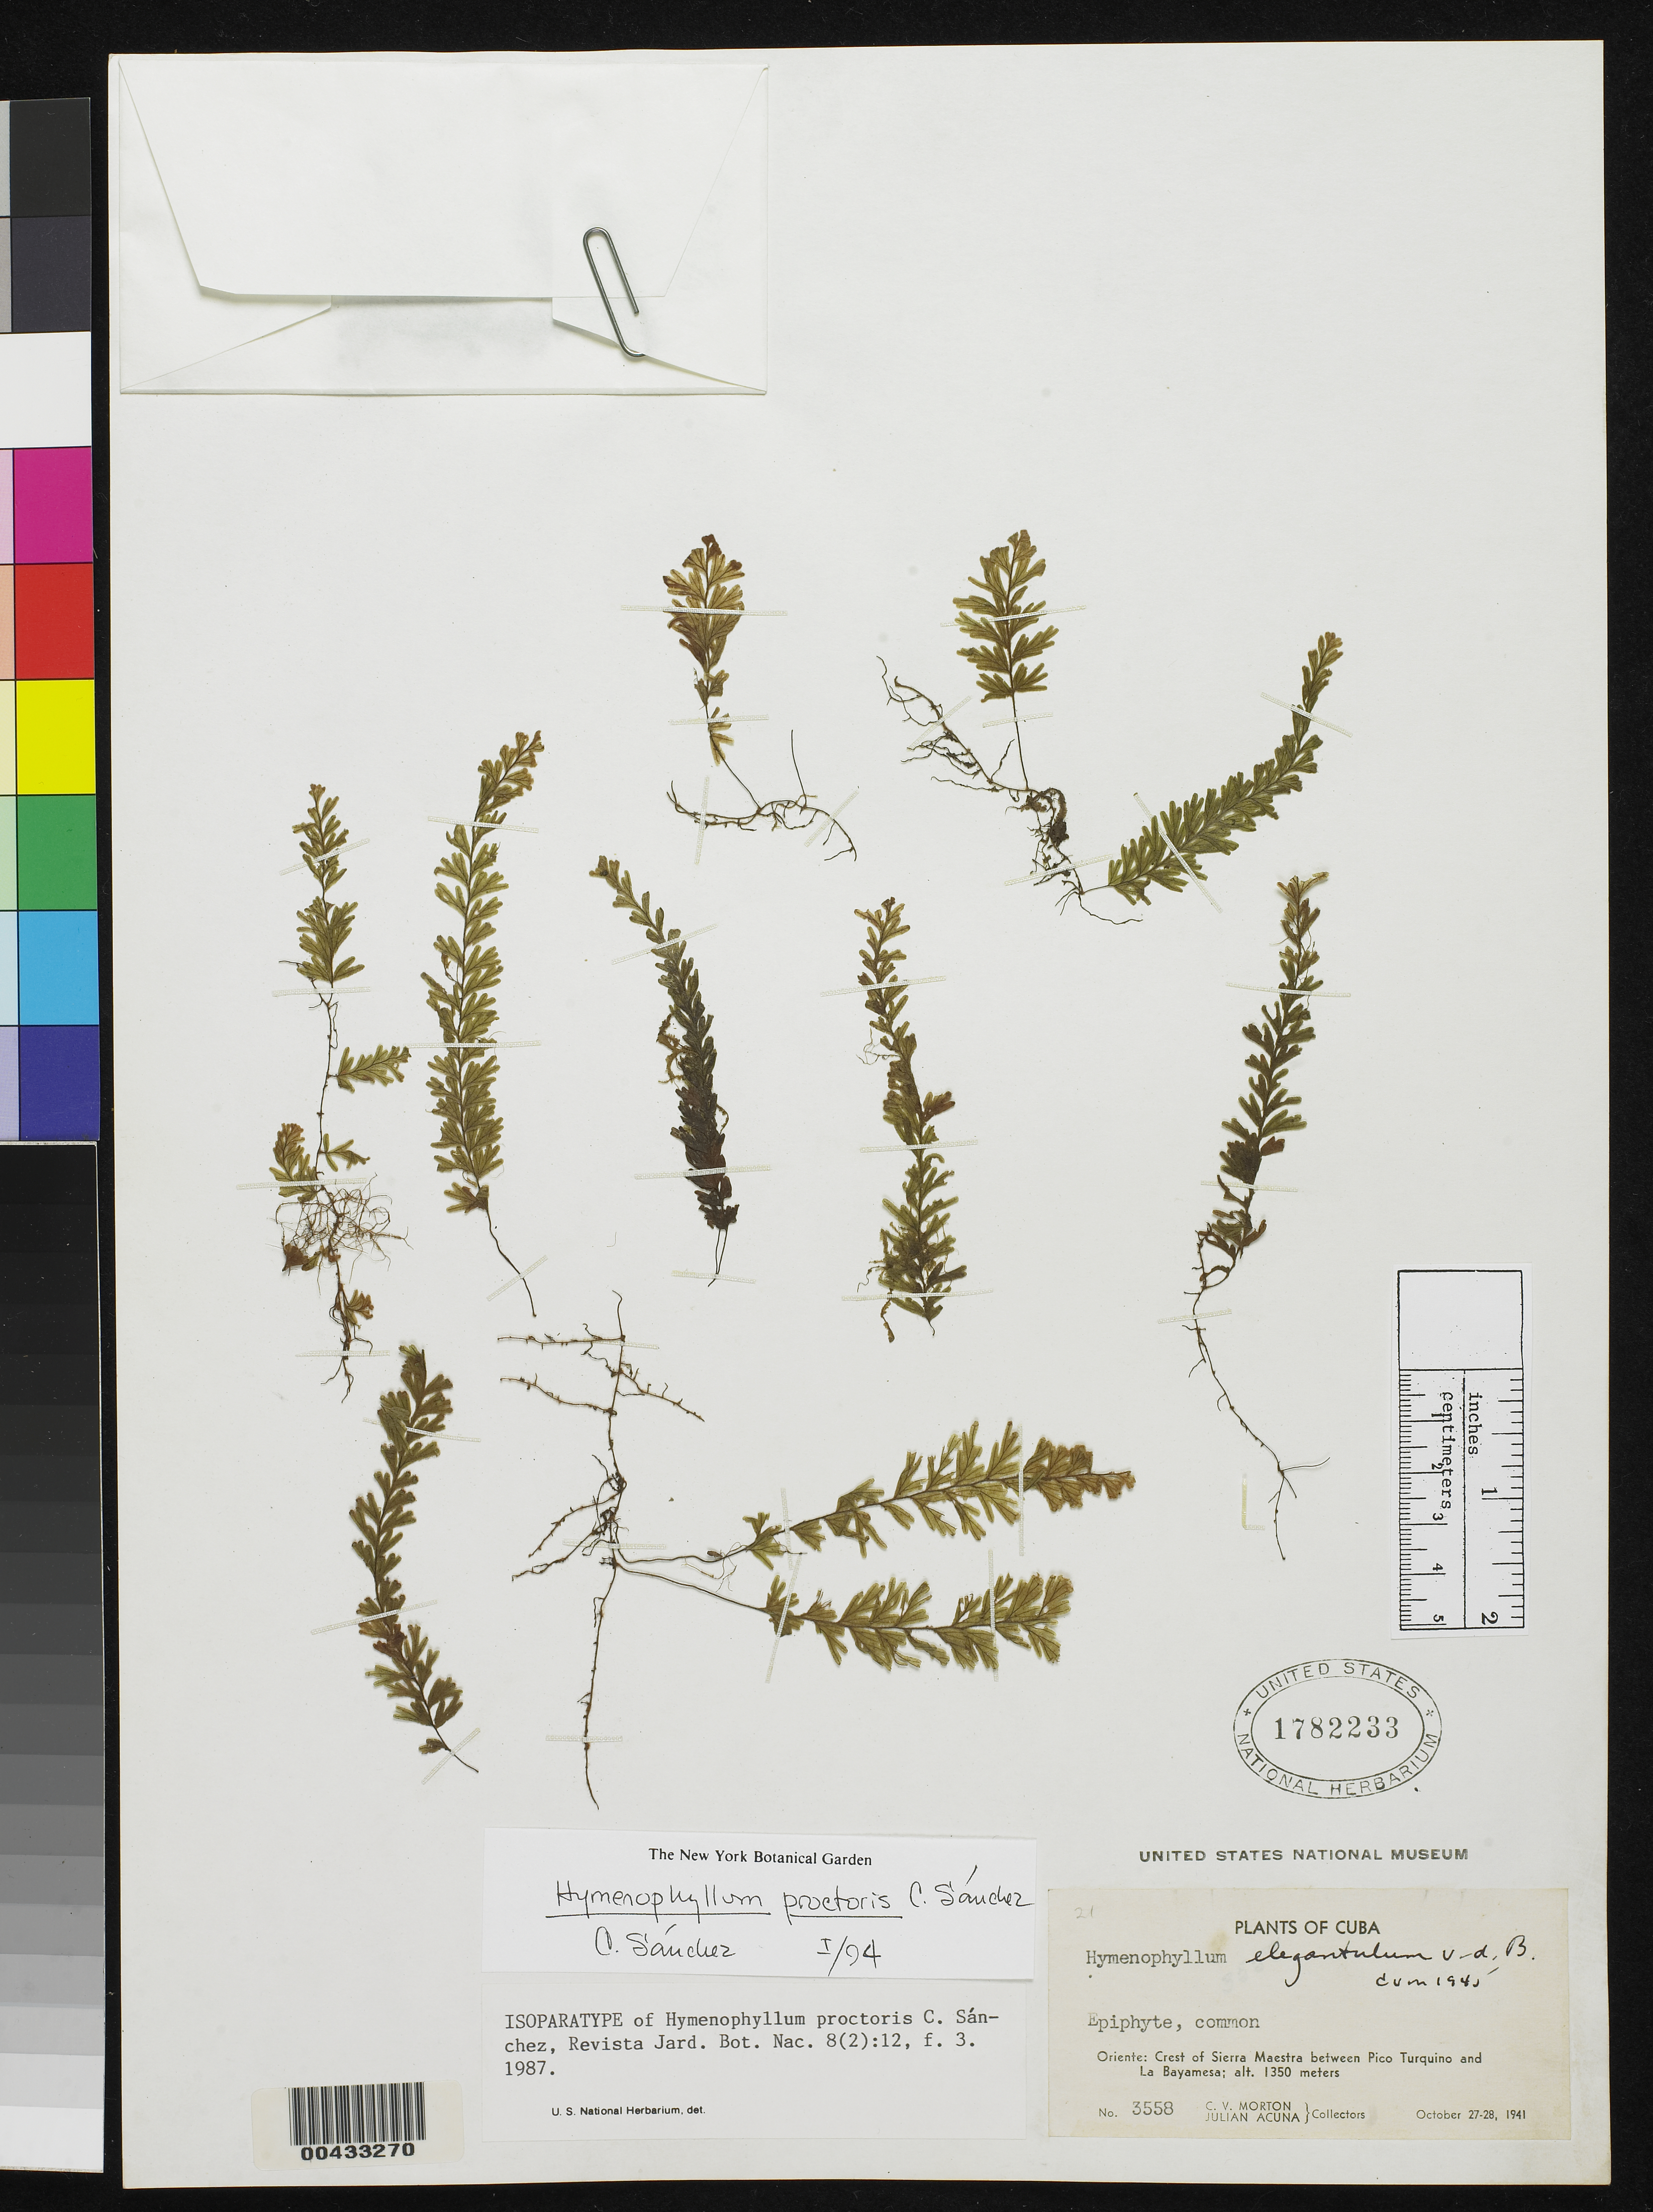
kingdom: Plantae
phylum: Tracheophyta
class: Polypodiopsida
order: Hymenophyllales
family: Hymenophyllaceae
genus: Hymenophyllum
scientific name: Hymenophyllum proctoris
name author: C. Sánchez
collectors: C. V. Morton & J. B. Acuña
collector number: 3558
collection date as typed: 27 Oct 1941 to 28 Oct 1941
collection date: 1941-10-27/1941-10-28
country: Cuba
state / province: Oriente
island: Greater Antilles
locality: Crest of Sierra Maestra between Pico Turquino & La Bayamesa.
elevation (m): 1350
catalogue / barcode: US 1782233